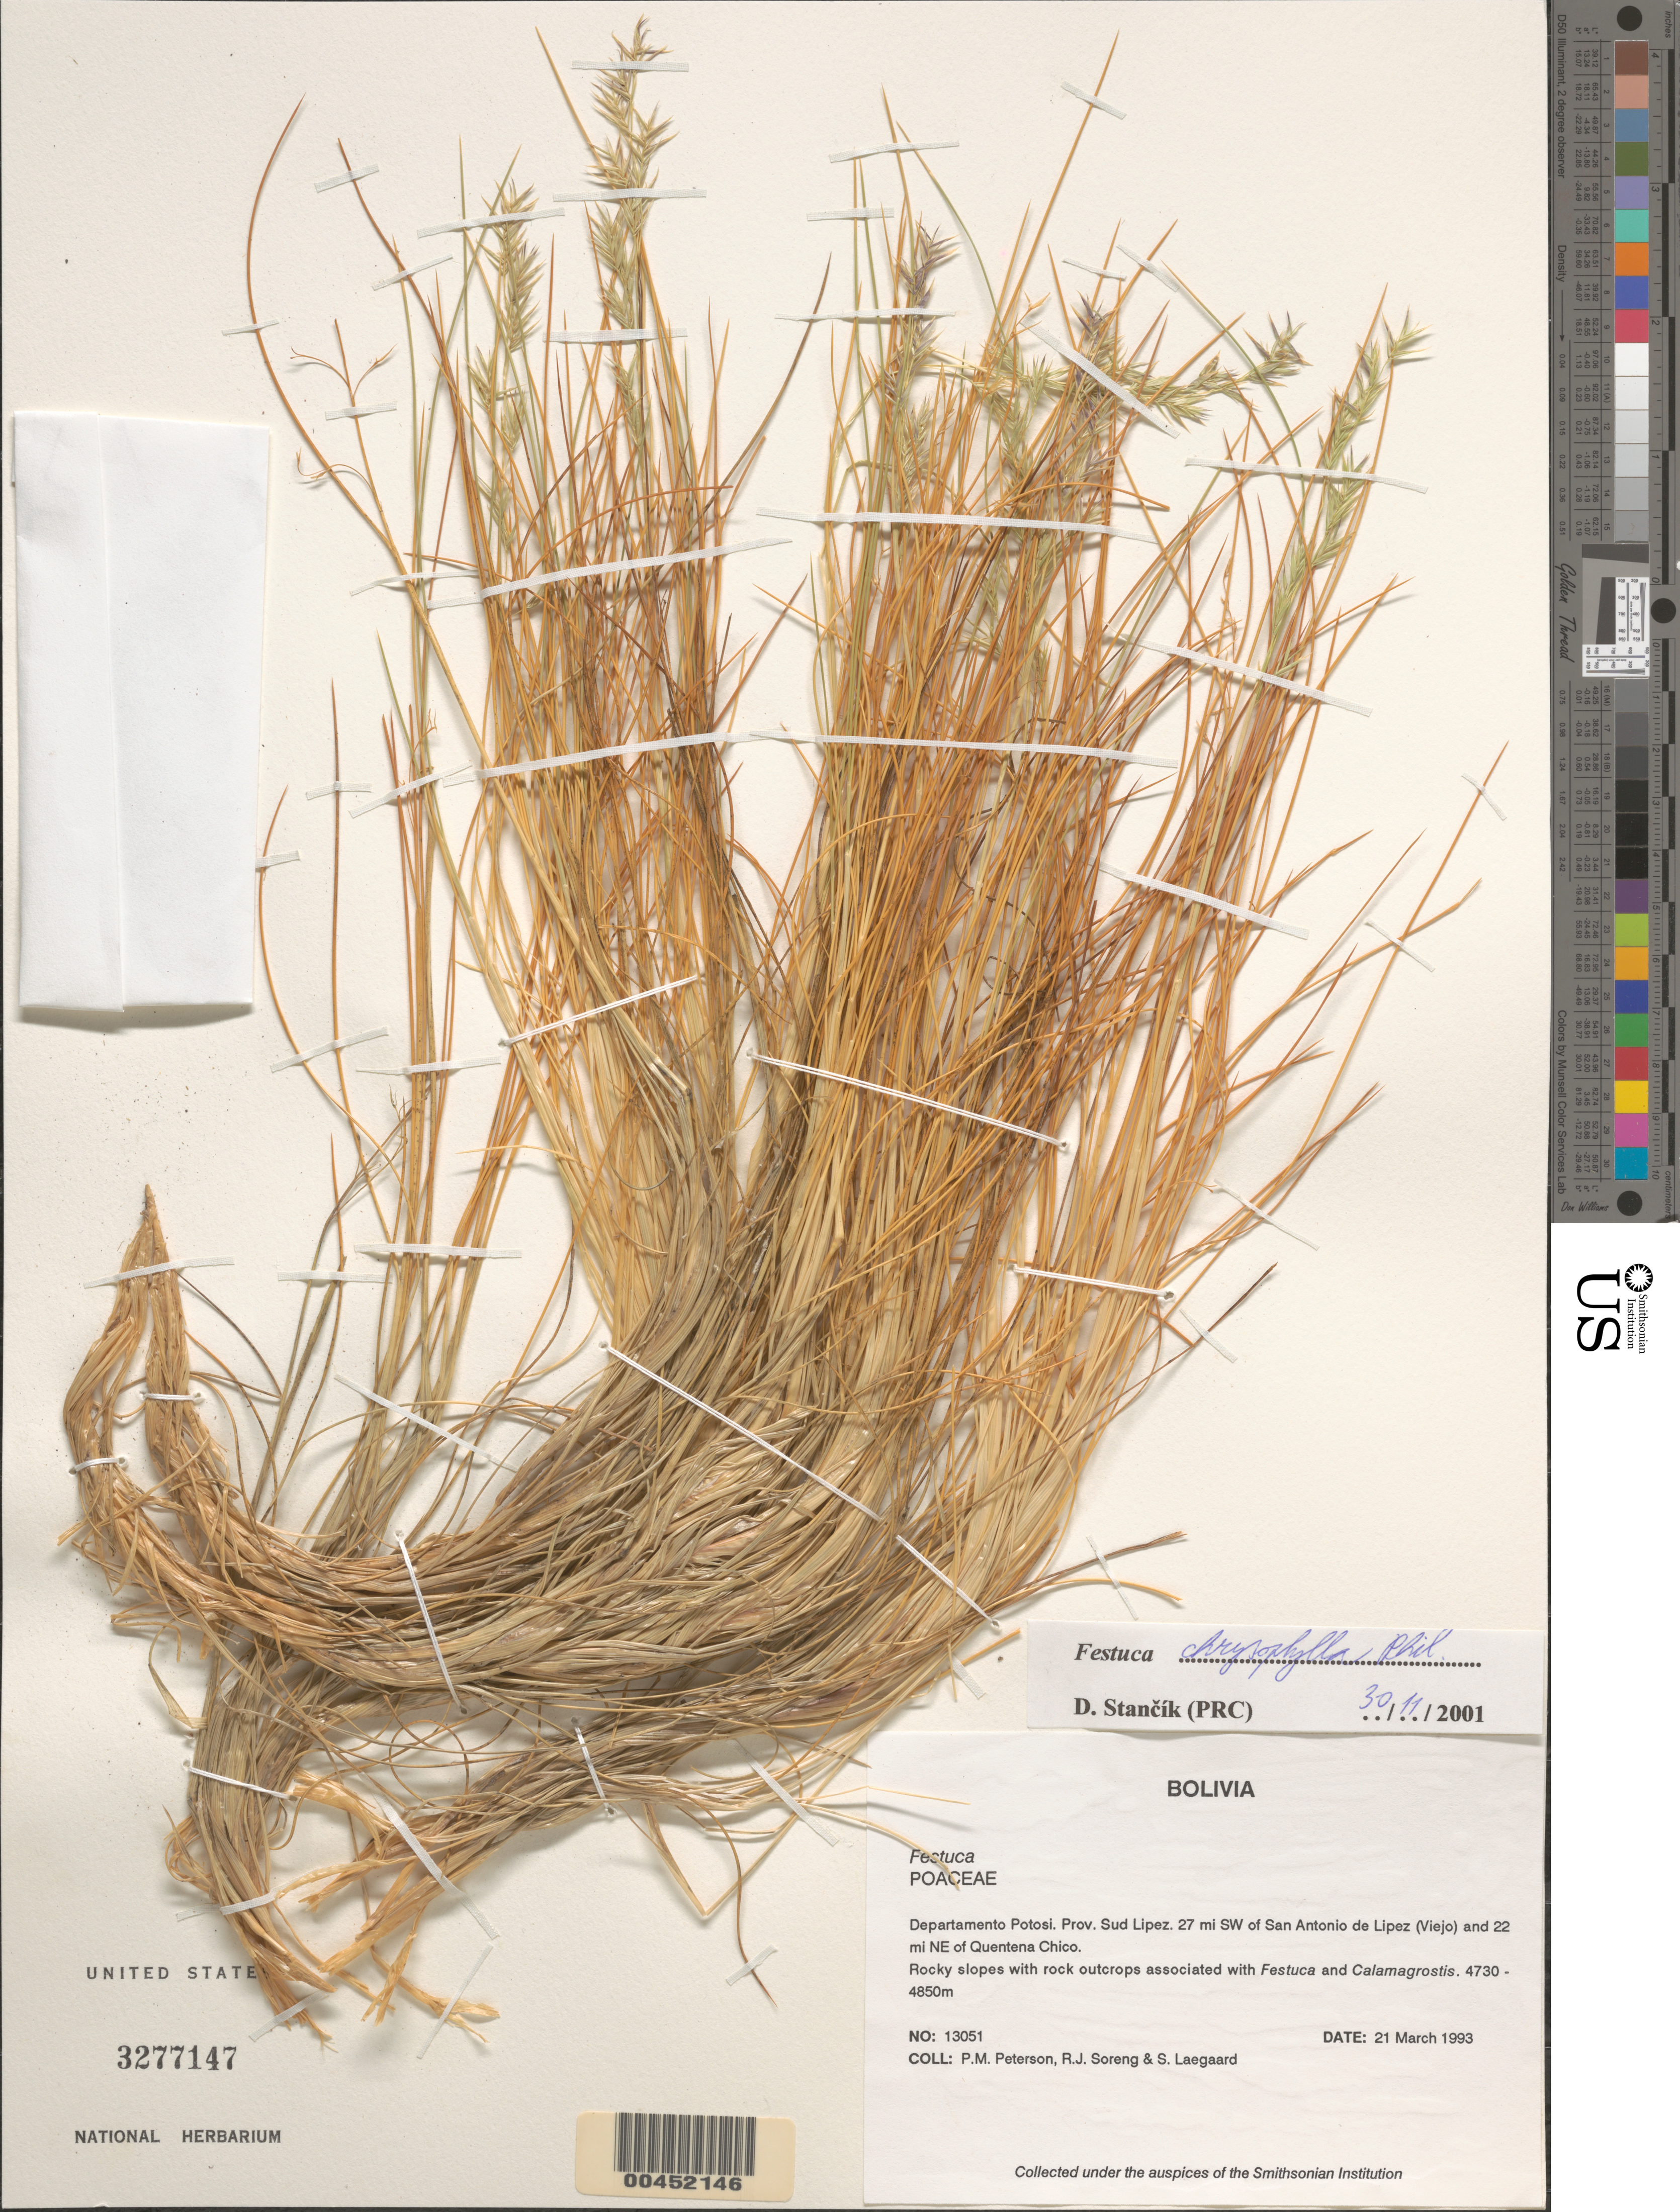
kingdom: Plantae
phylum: Tracheophyta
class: Liliopsida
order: Poales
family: Poaceae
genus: Festuca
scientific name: Festuca sp.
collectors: P. M. Peterson, R. J. Soreng & S. Lægaard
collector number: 13051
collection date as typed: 21 Mar 1993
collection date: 1993-03-21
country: Bolivia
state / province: Potosí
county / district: Sud Lípez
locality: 27 mi SW of San Antonia de Lipez (Viejo) and 22 mi NE of Quentena Chico.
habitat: Rocky slopes with rock outcrops associated with Festuca and Calamagrostis.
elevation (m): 4730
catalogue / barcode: US 3277147